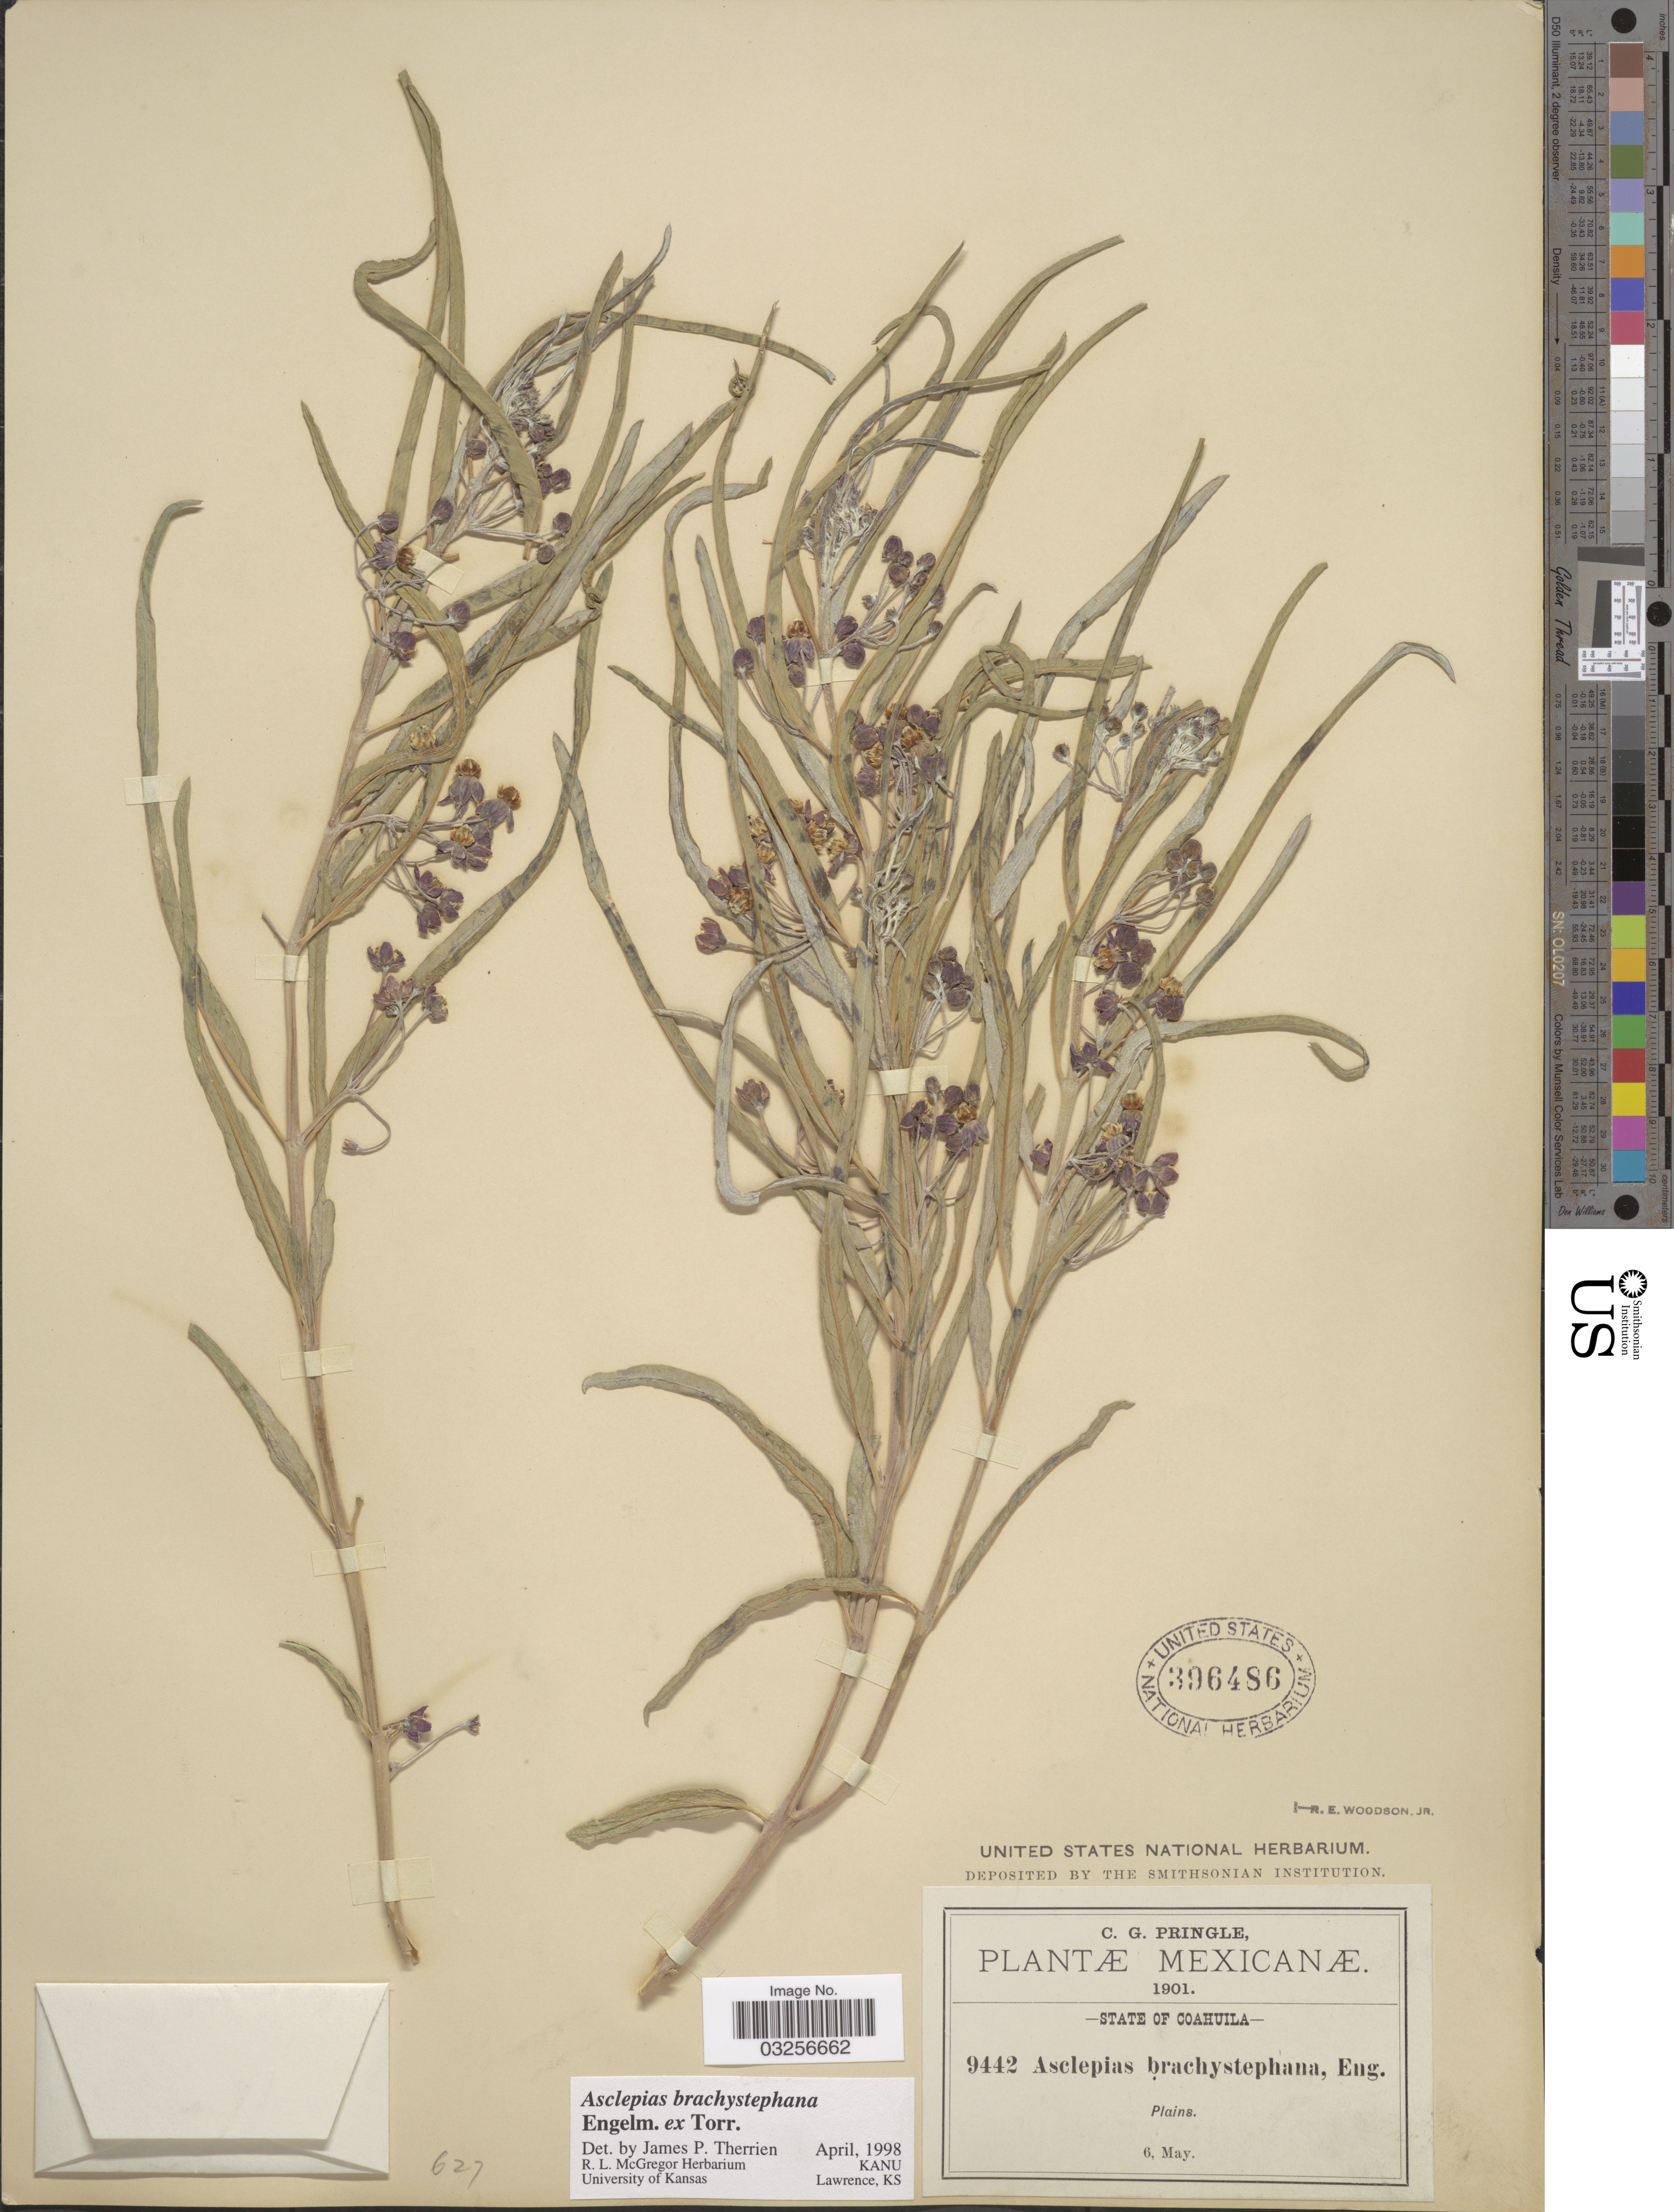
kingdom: Plantae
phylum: Tracheophyta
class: Magnoliopsida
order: Gentianales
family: Apocynaceae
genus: Asclepias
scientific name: Asclepias brachystephana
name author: Engelm. ex Torr.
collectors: C. G. Pringle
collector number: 9442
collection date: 1901-05-06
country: Mexico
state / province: Coahuila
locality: Plains.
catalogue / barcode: US 396486